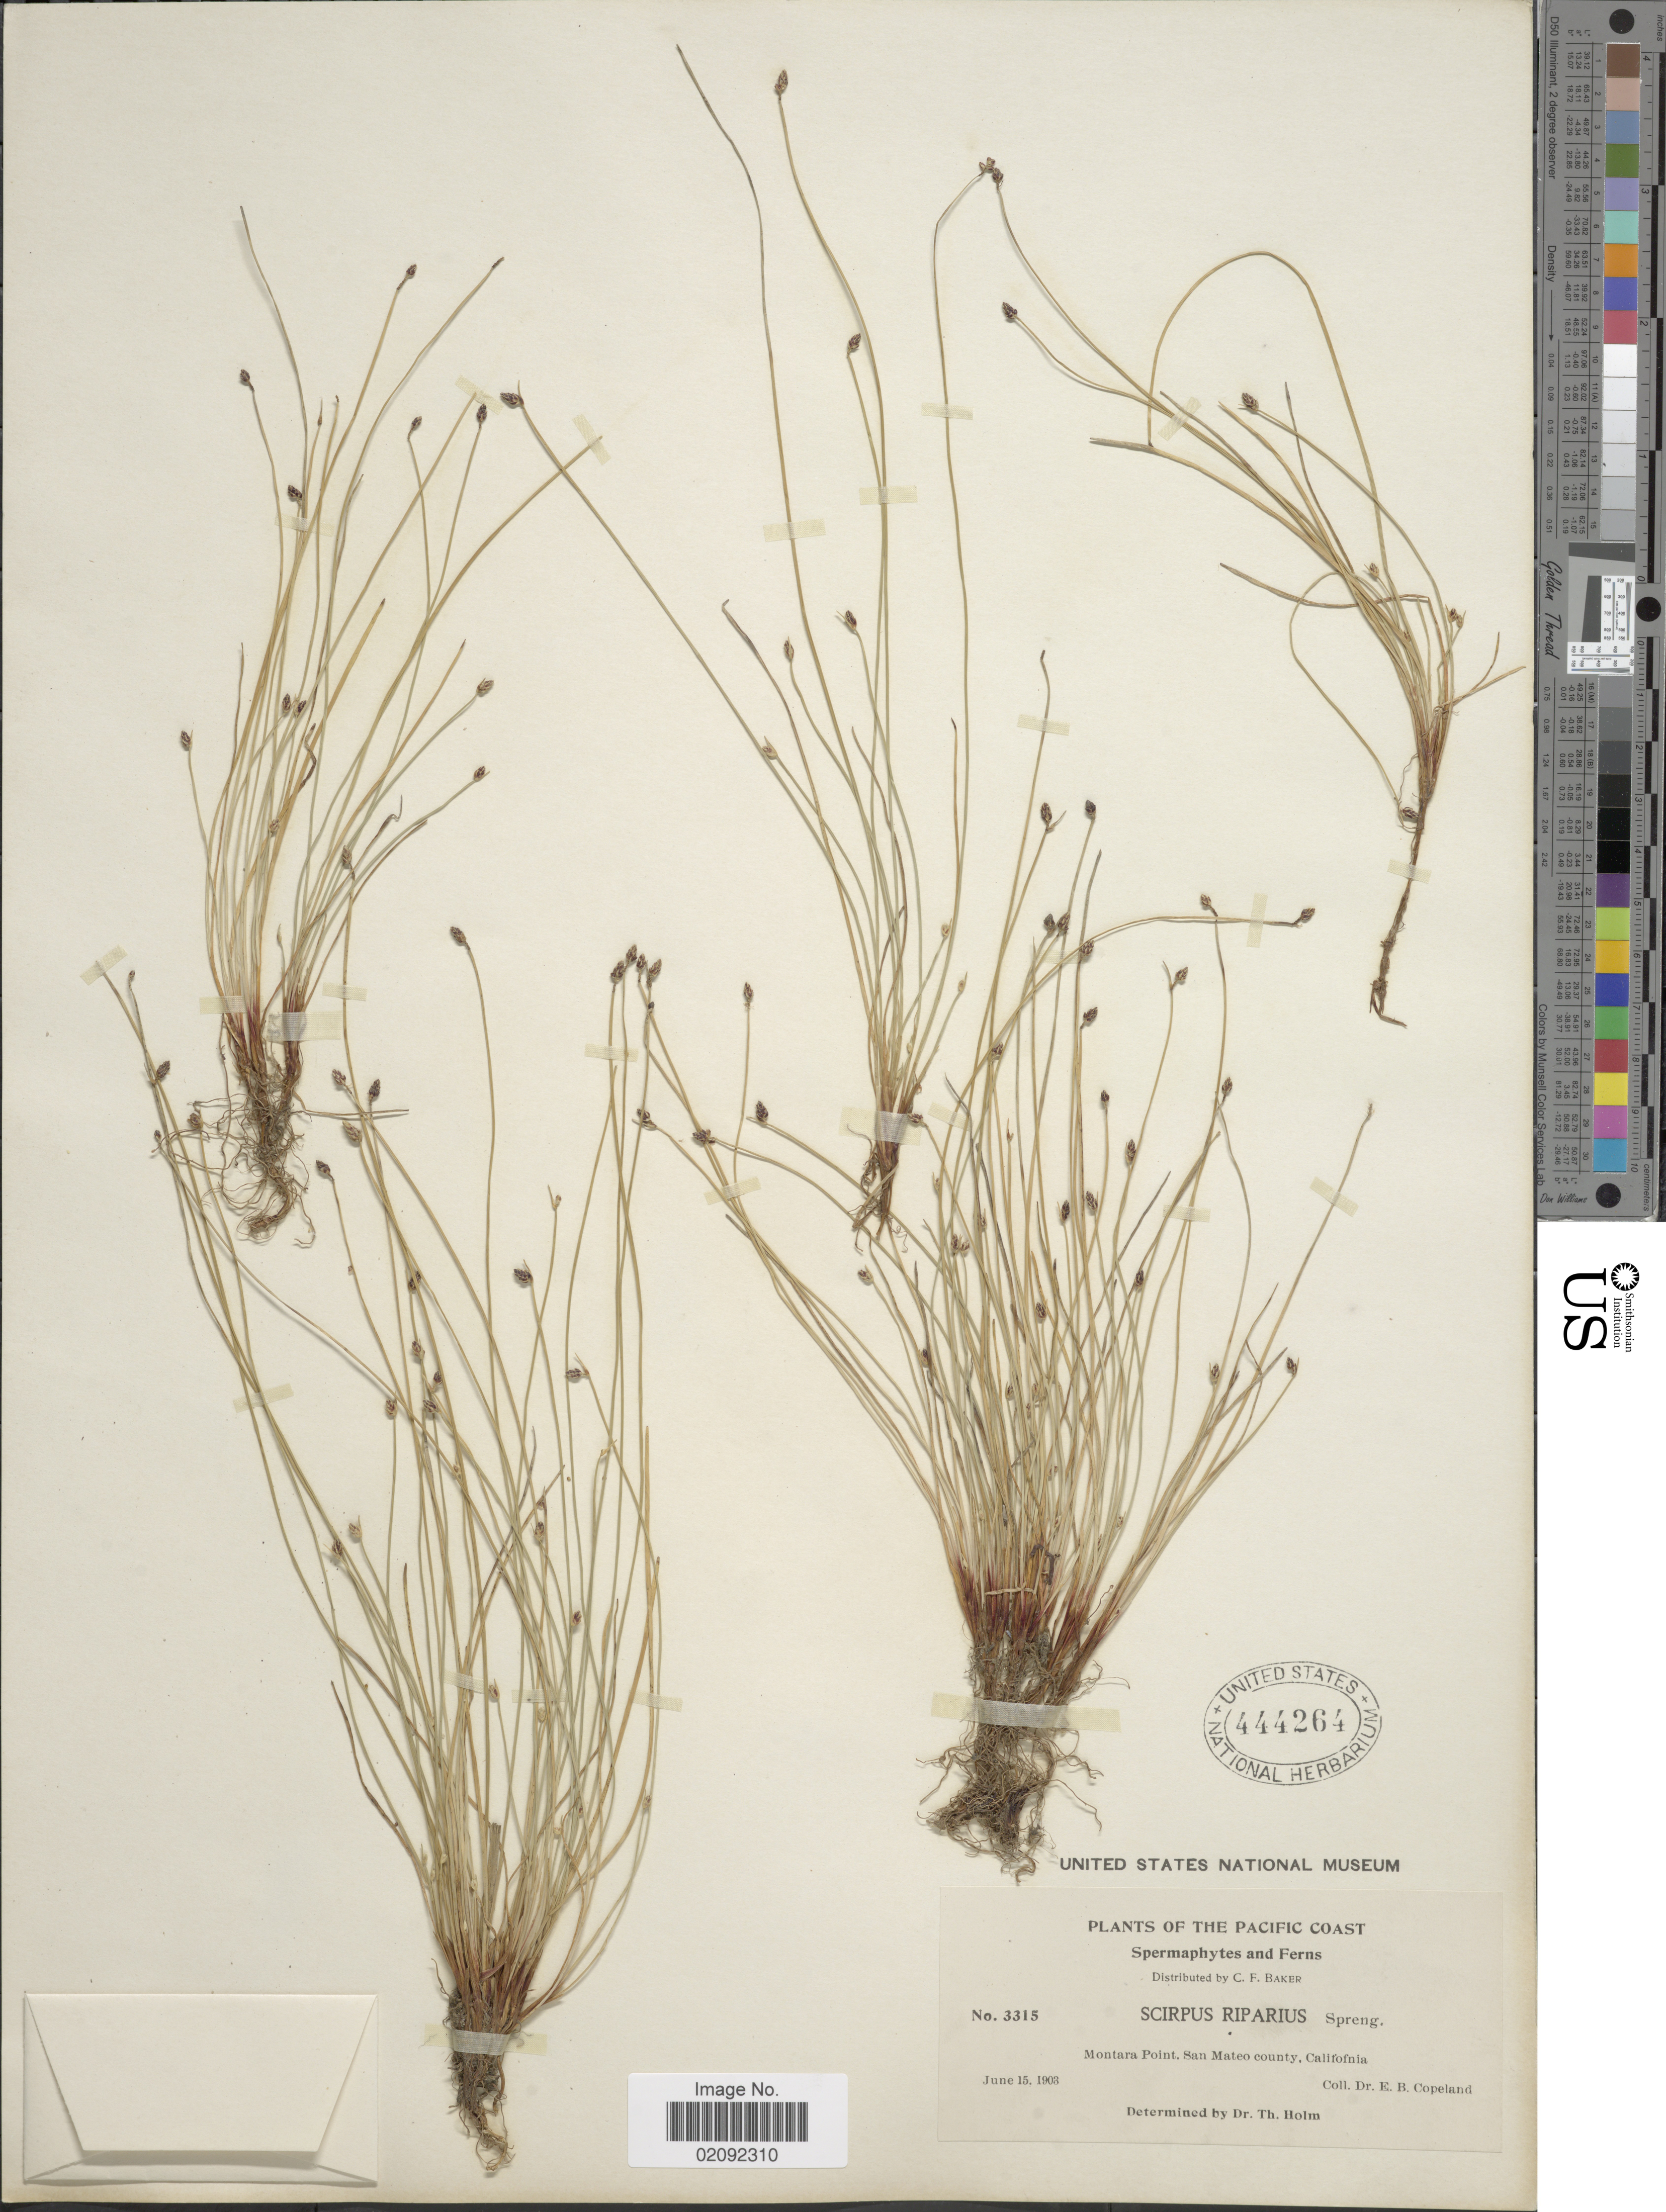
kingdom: Plantae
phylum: Tracheophyta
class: Liliopsida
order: Poales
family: Cyperaceae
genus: Isolepis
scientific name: Isolepis cernua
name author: (Vahl) Roem. & Schult.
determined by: Strong, Mark T., (BOT), Smithsonian Institution - National Museum of Natural History (UNITED STATES)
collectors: E. B. Copeland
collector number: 3315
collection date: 1903-06-15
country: United States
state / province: California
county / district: San Mateo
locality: The Pacific Coast, Spermaphytes and Ferns, Montara Point, San Mateo county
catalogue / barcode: US 444264